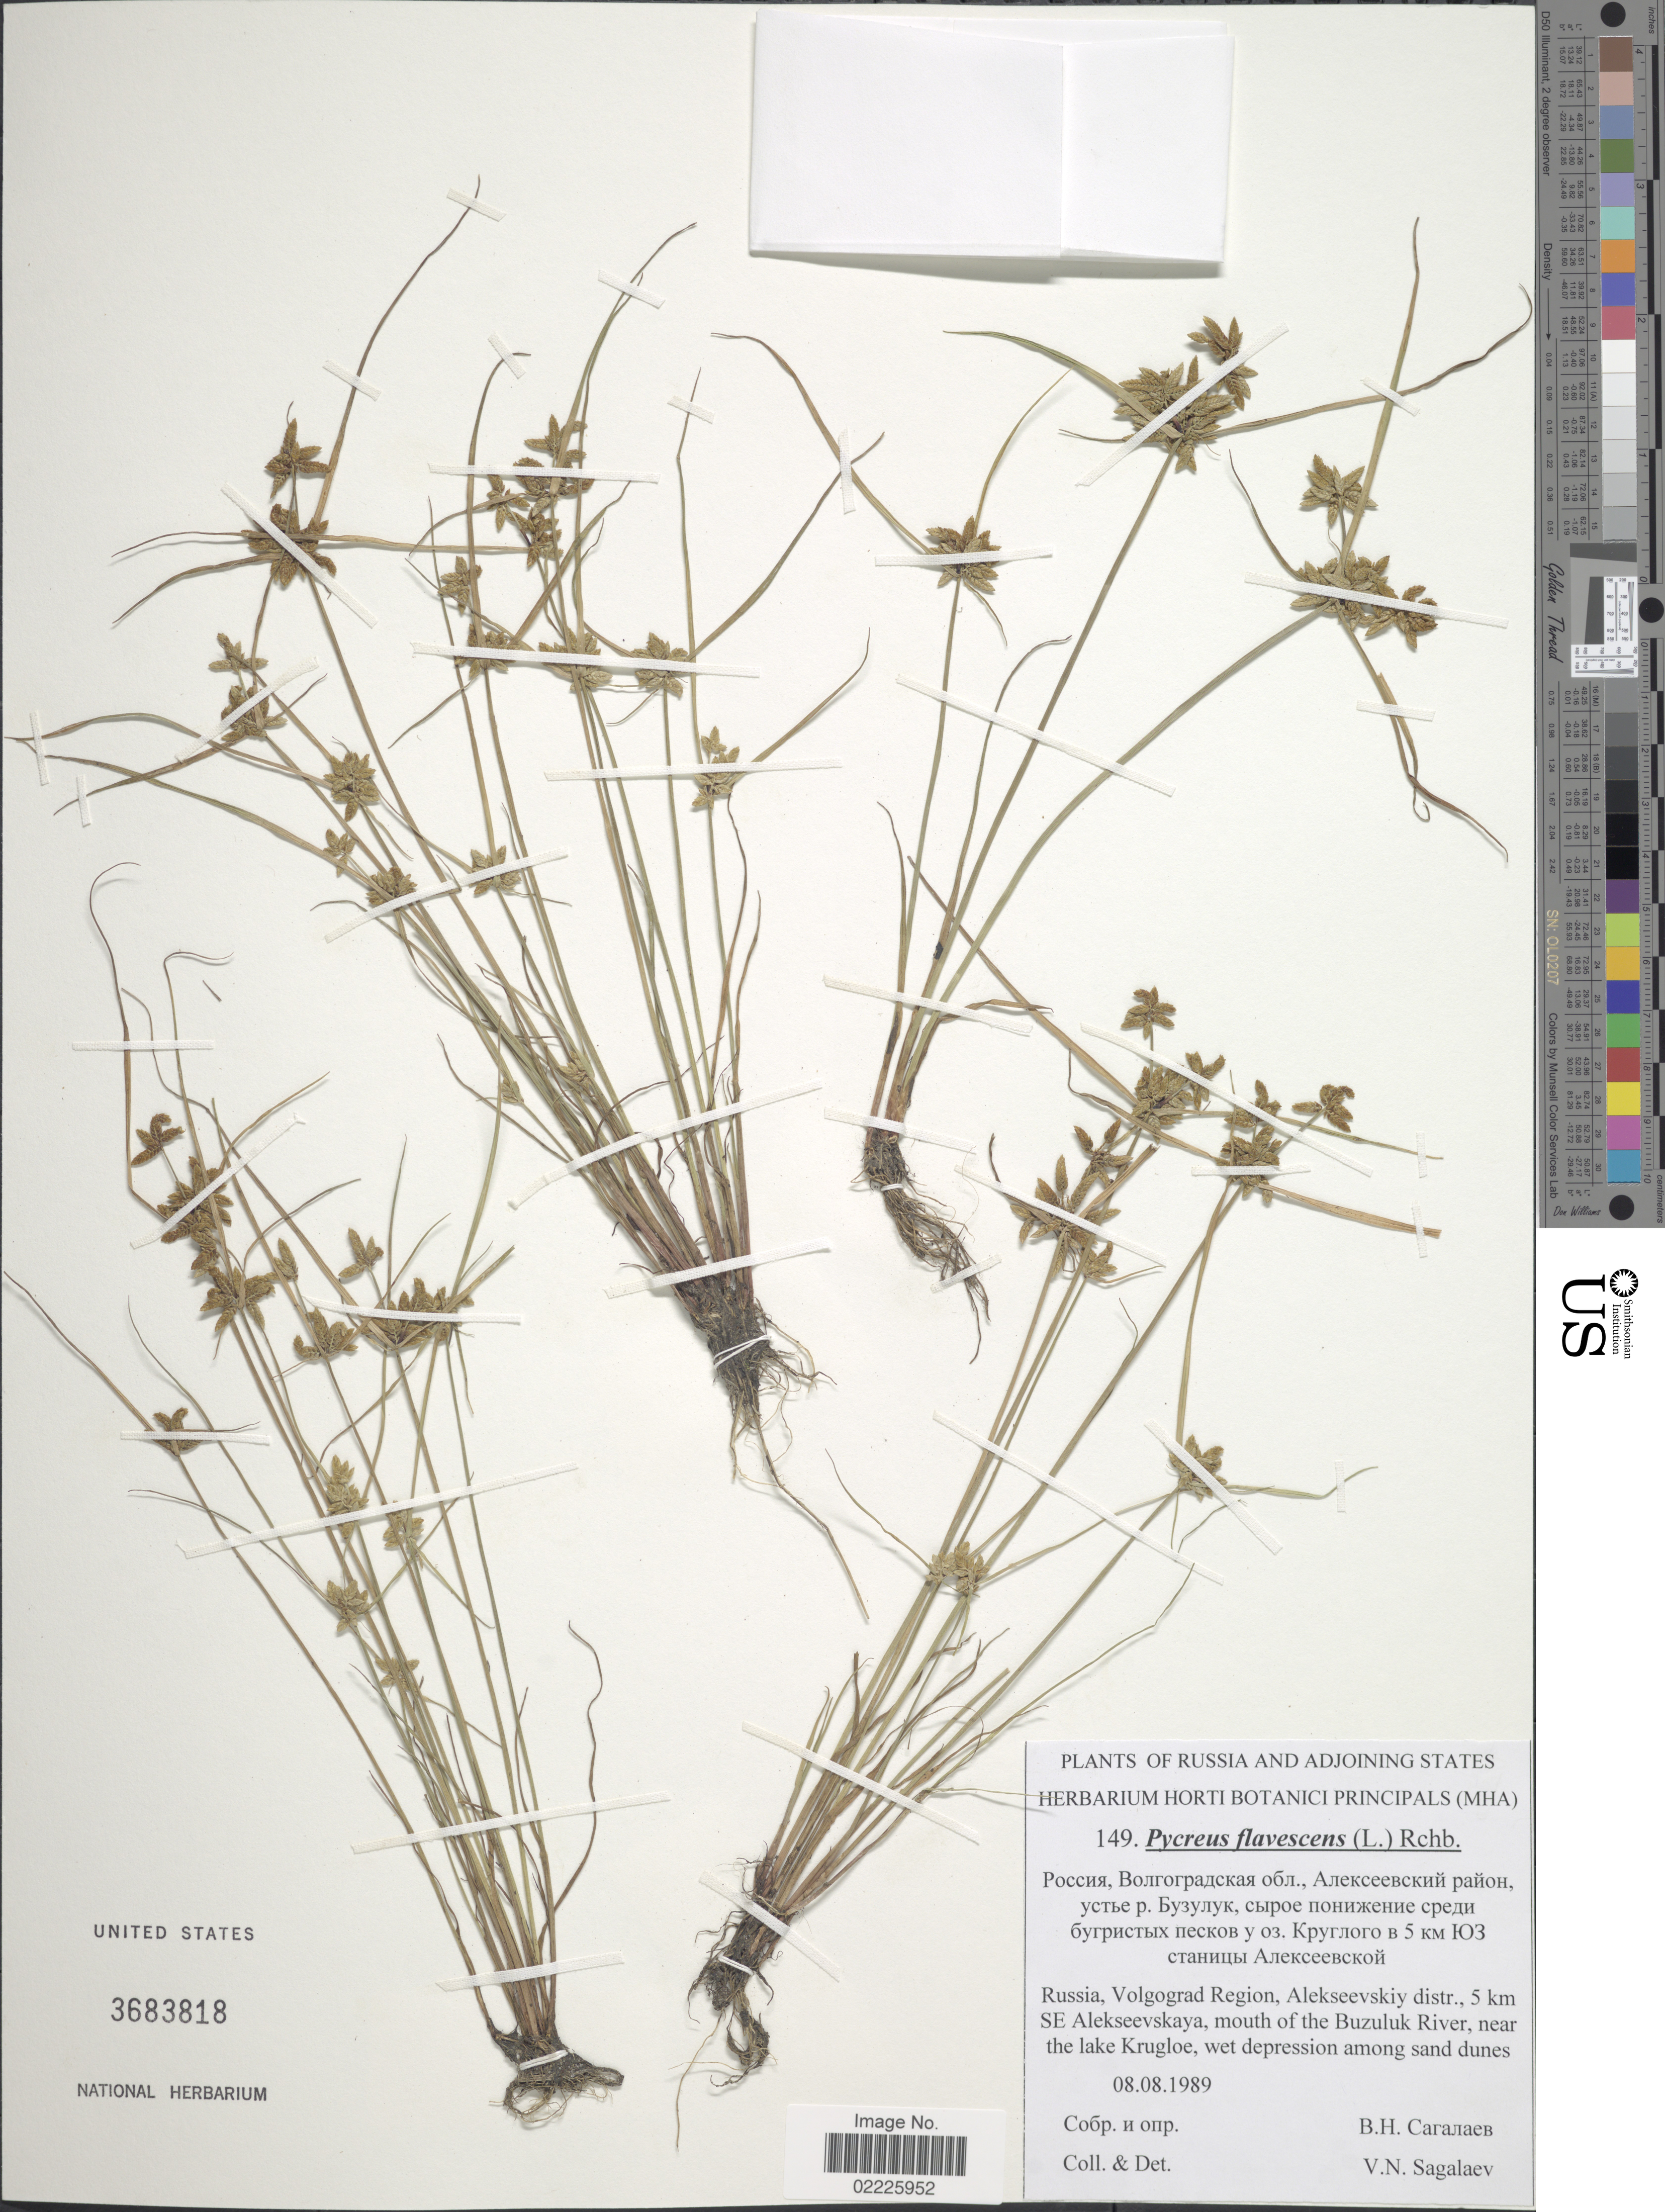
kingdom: Plantae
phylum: Tracheophyta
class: Liliopsida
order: Poales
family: Cyperaceae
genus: Cyperus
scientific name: Cyperus flavescens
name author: L.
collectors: V. Sagalaev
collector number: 149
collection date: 1989-08-08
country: Russian Federation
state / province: Volgograd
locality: Volograd Region, Alekseevskiy distr., 5 km SE Alekseevskaya, mouth of the Buzuluk River, near the lake Krugloe.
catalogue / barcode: US 3683818